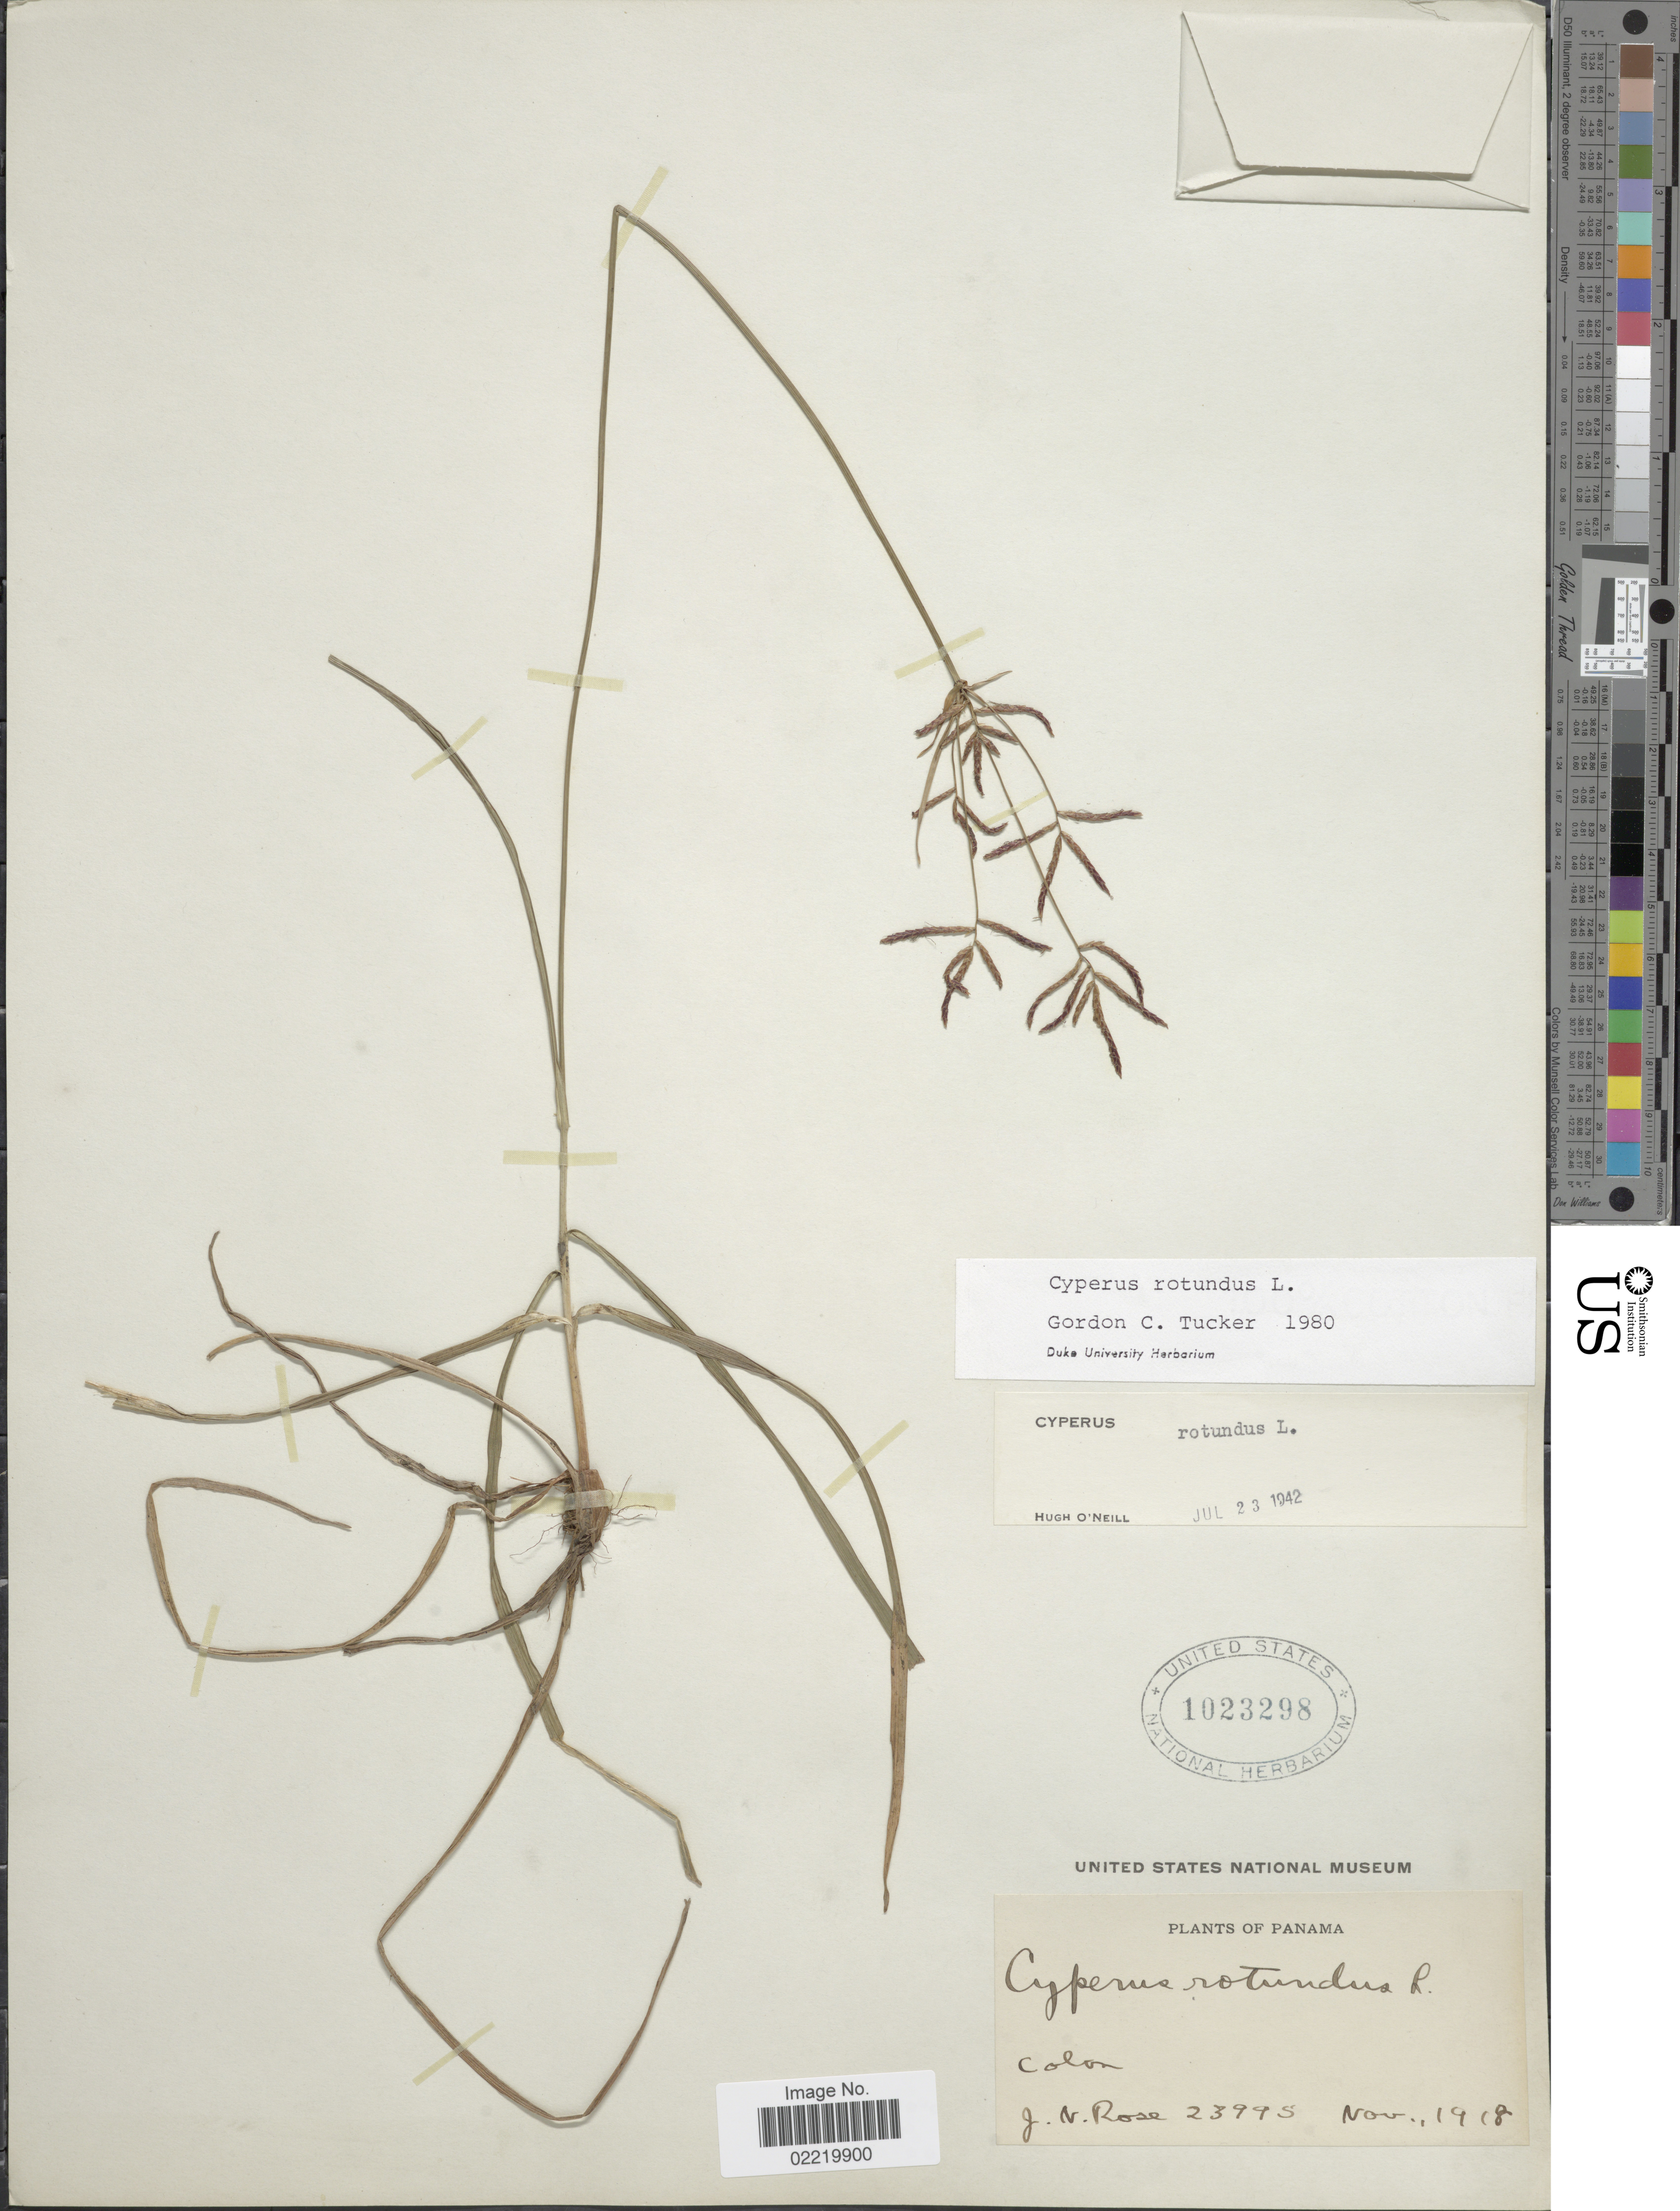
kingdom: Plantae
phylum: Tracheophyta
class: Liliopsida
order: Poales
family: Cyperaceae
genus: Cyperus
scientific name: Cyperus rotundus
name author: L.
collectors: J. N. Rose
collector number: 23995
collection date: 1918-11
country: Panama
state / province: Colón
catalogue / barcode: US 1023298